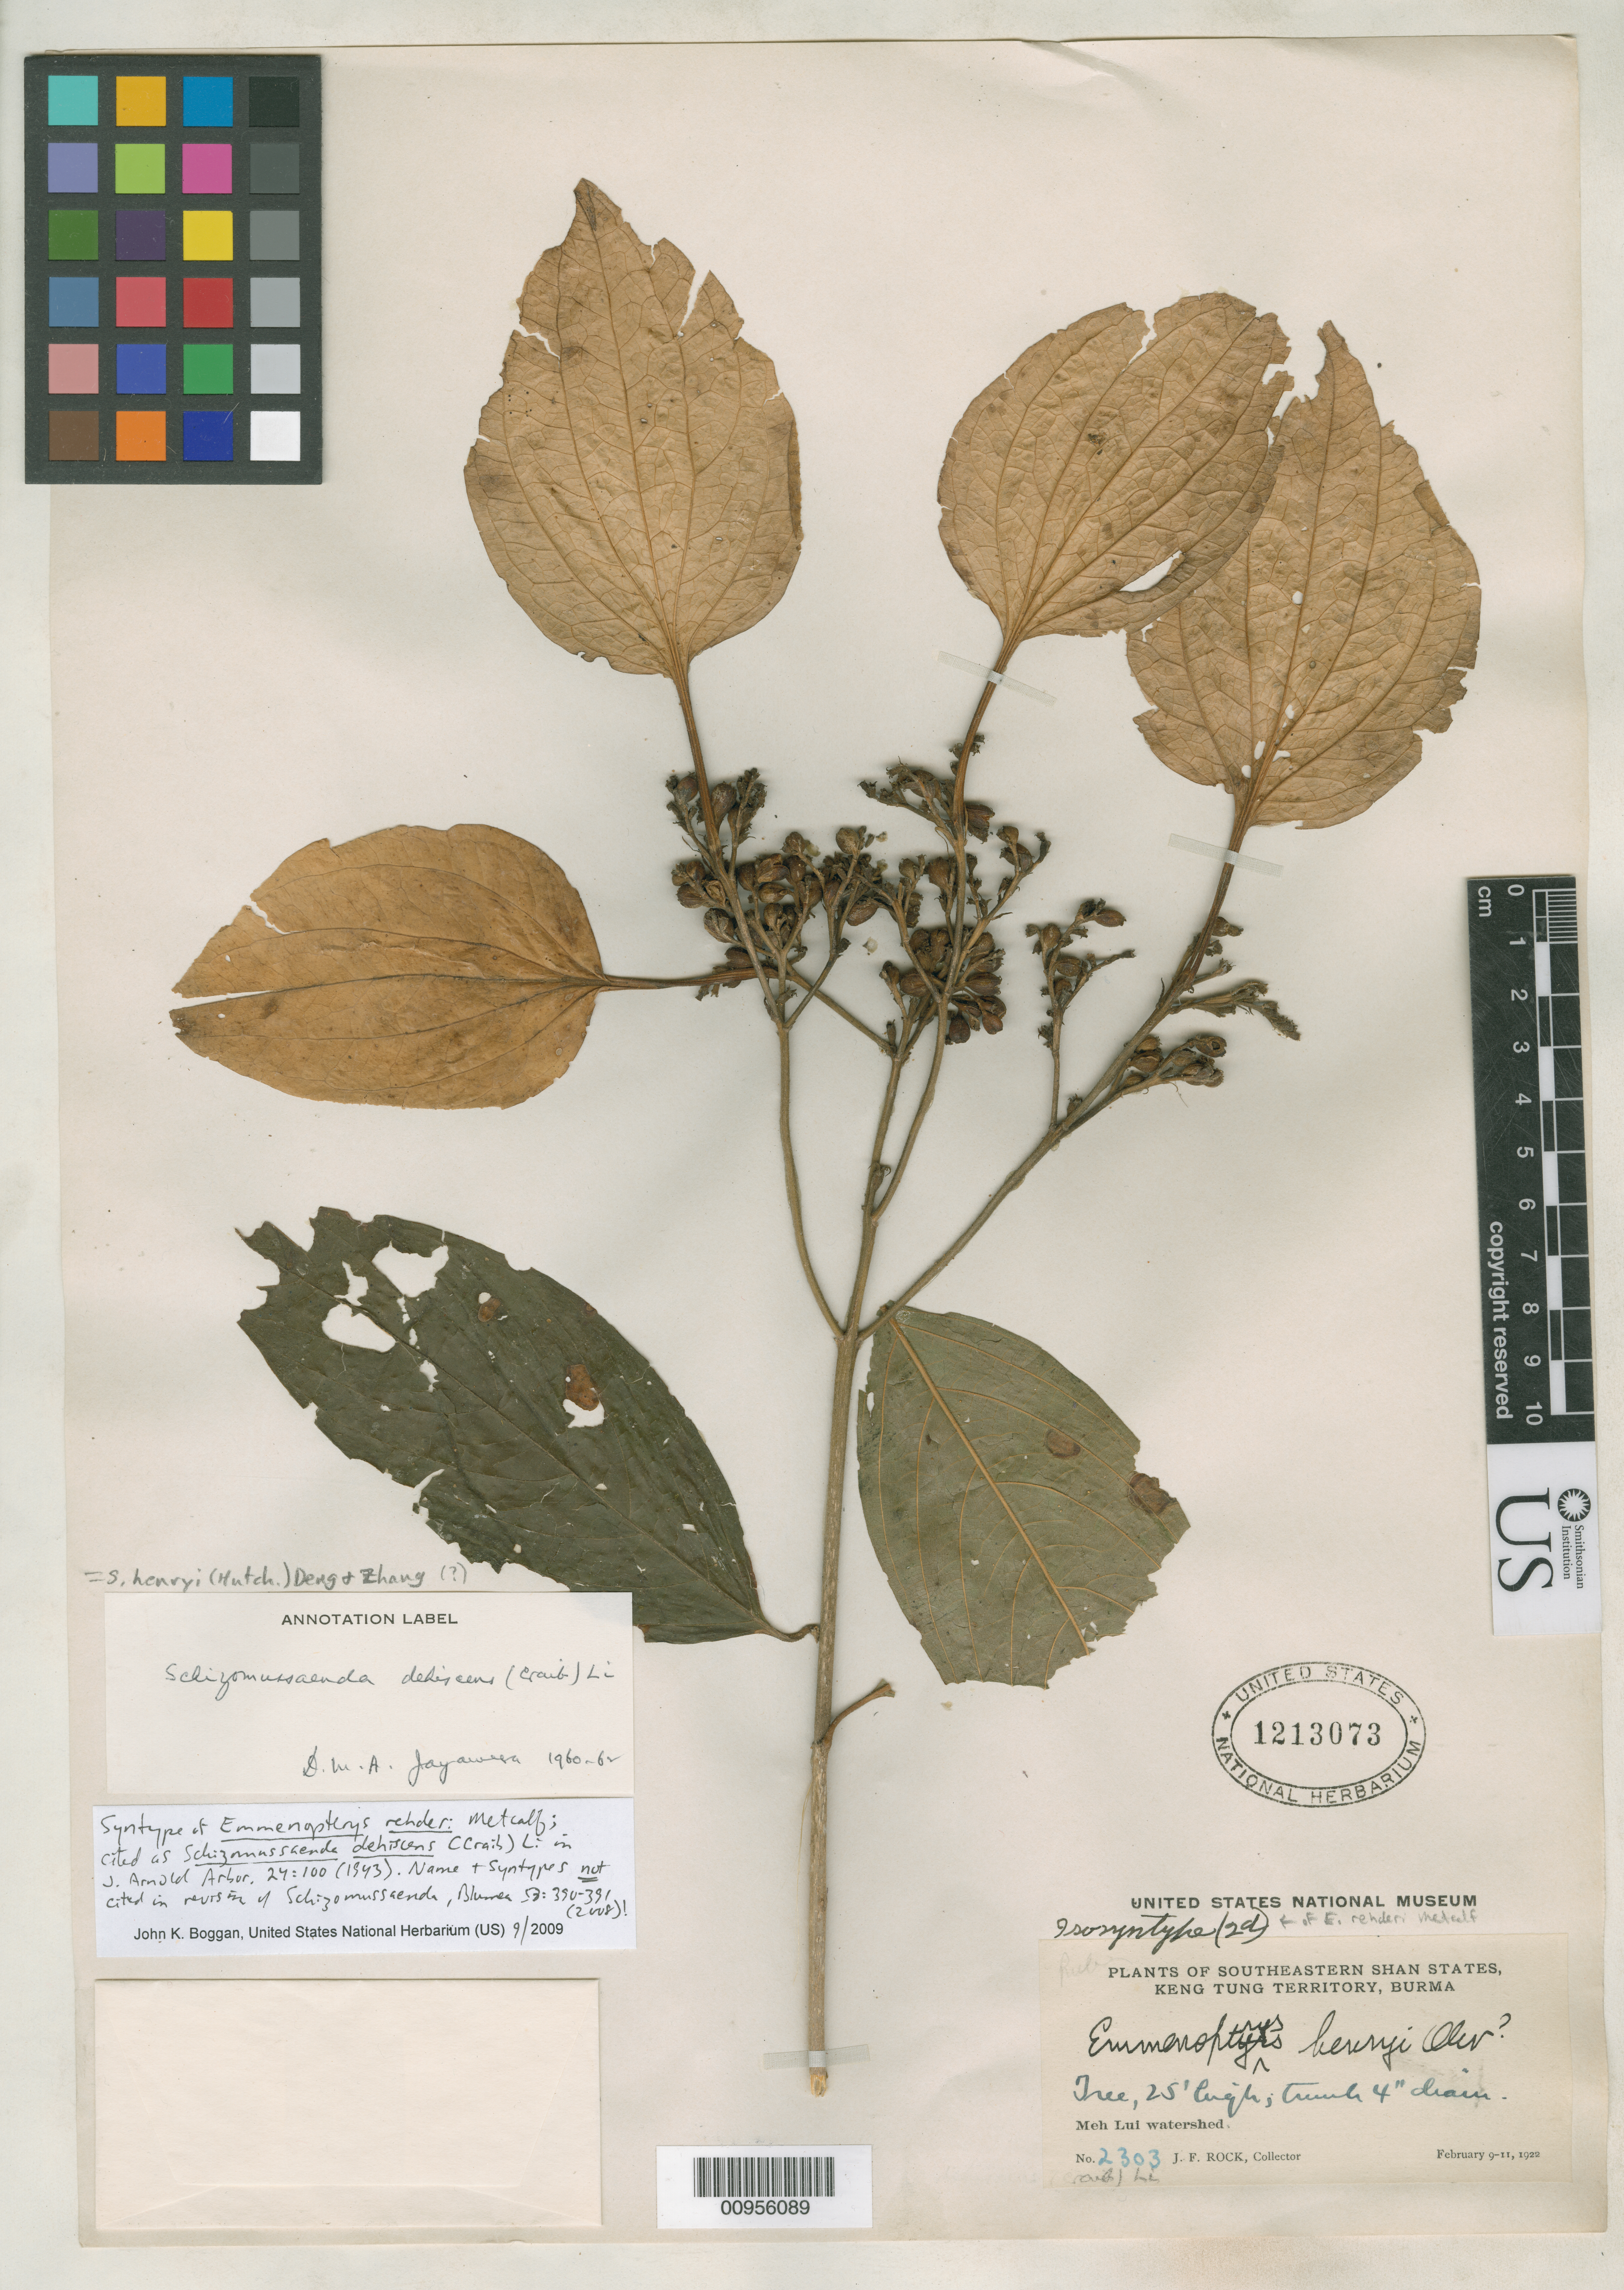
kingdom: Plantae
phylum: Tracheophyta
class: Magnoliopsida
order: Gentianales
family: Rubiaceae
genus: Emmenopterys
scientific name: Emmenopterys rehderi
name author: F.P. Metcalf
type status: Isosyntype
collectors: J. F. Rock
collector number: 2303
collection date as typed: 09 Feb 1922 to 11 Feb 1922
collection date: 1922-02-09/1922-02-11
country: Myanmar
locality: Southeastern Shan States, Keng Tung Territory, Burma. Meh Lui watershed.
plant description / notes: Annotated and cited as Schizomussaenda dehiscens (Craib) Li, J. Arnold Arbor. 24: 100 (1943). (See also Blumea 53: 390-391 (2008) for revision of Schizomussaenda, where neither Emmenopterys rehderi Metcalf nor its syntypes are cited.)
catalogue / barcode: US 1213073